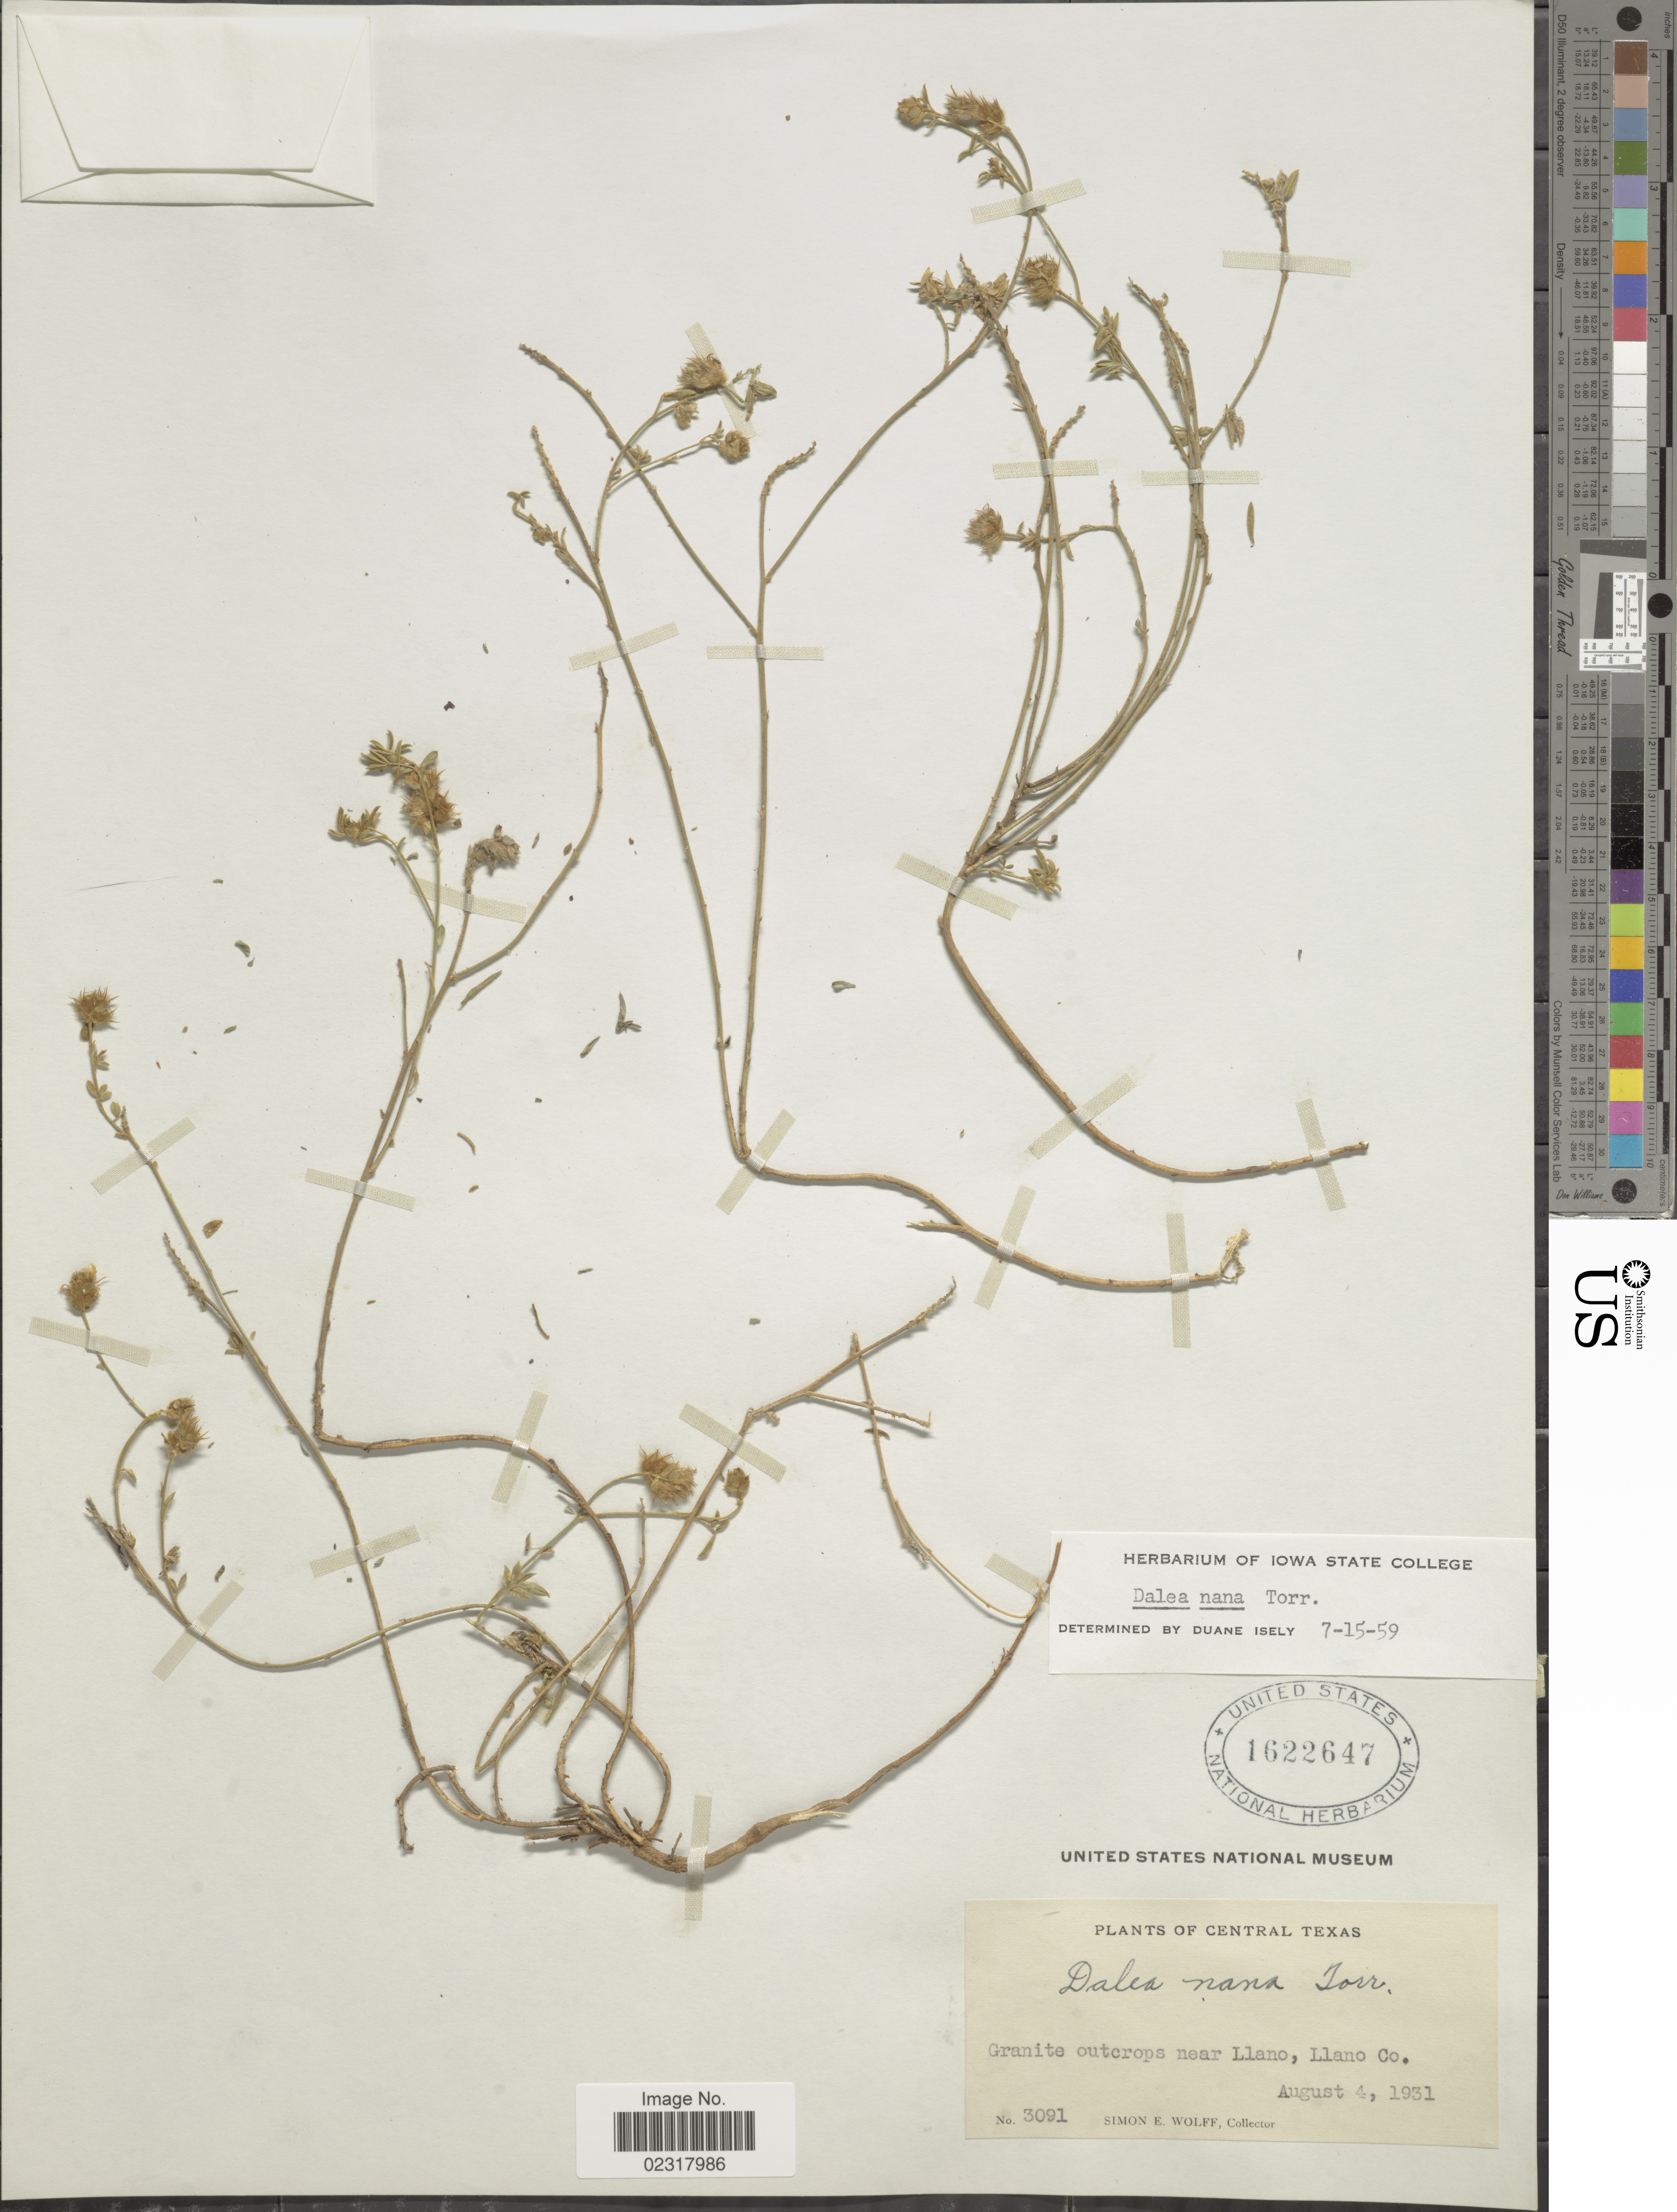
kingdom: Plantae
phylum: Tracheophyta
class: Magnoliopsida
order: Fabales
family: Fabaceae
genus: Dalea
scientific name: Dalea nana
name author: Torr. & A. Gray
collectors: S. E. Wolff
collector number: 3091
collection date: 1931-08-04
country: United States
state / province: Texas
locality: CentralTexas, Granite outcrops near Llano, Llano Co.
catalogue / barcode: US 1622647